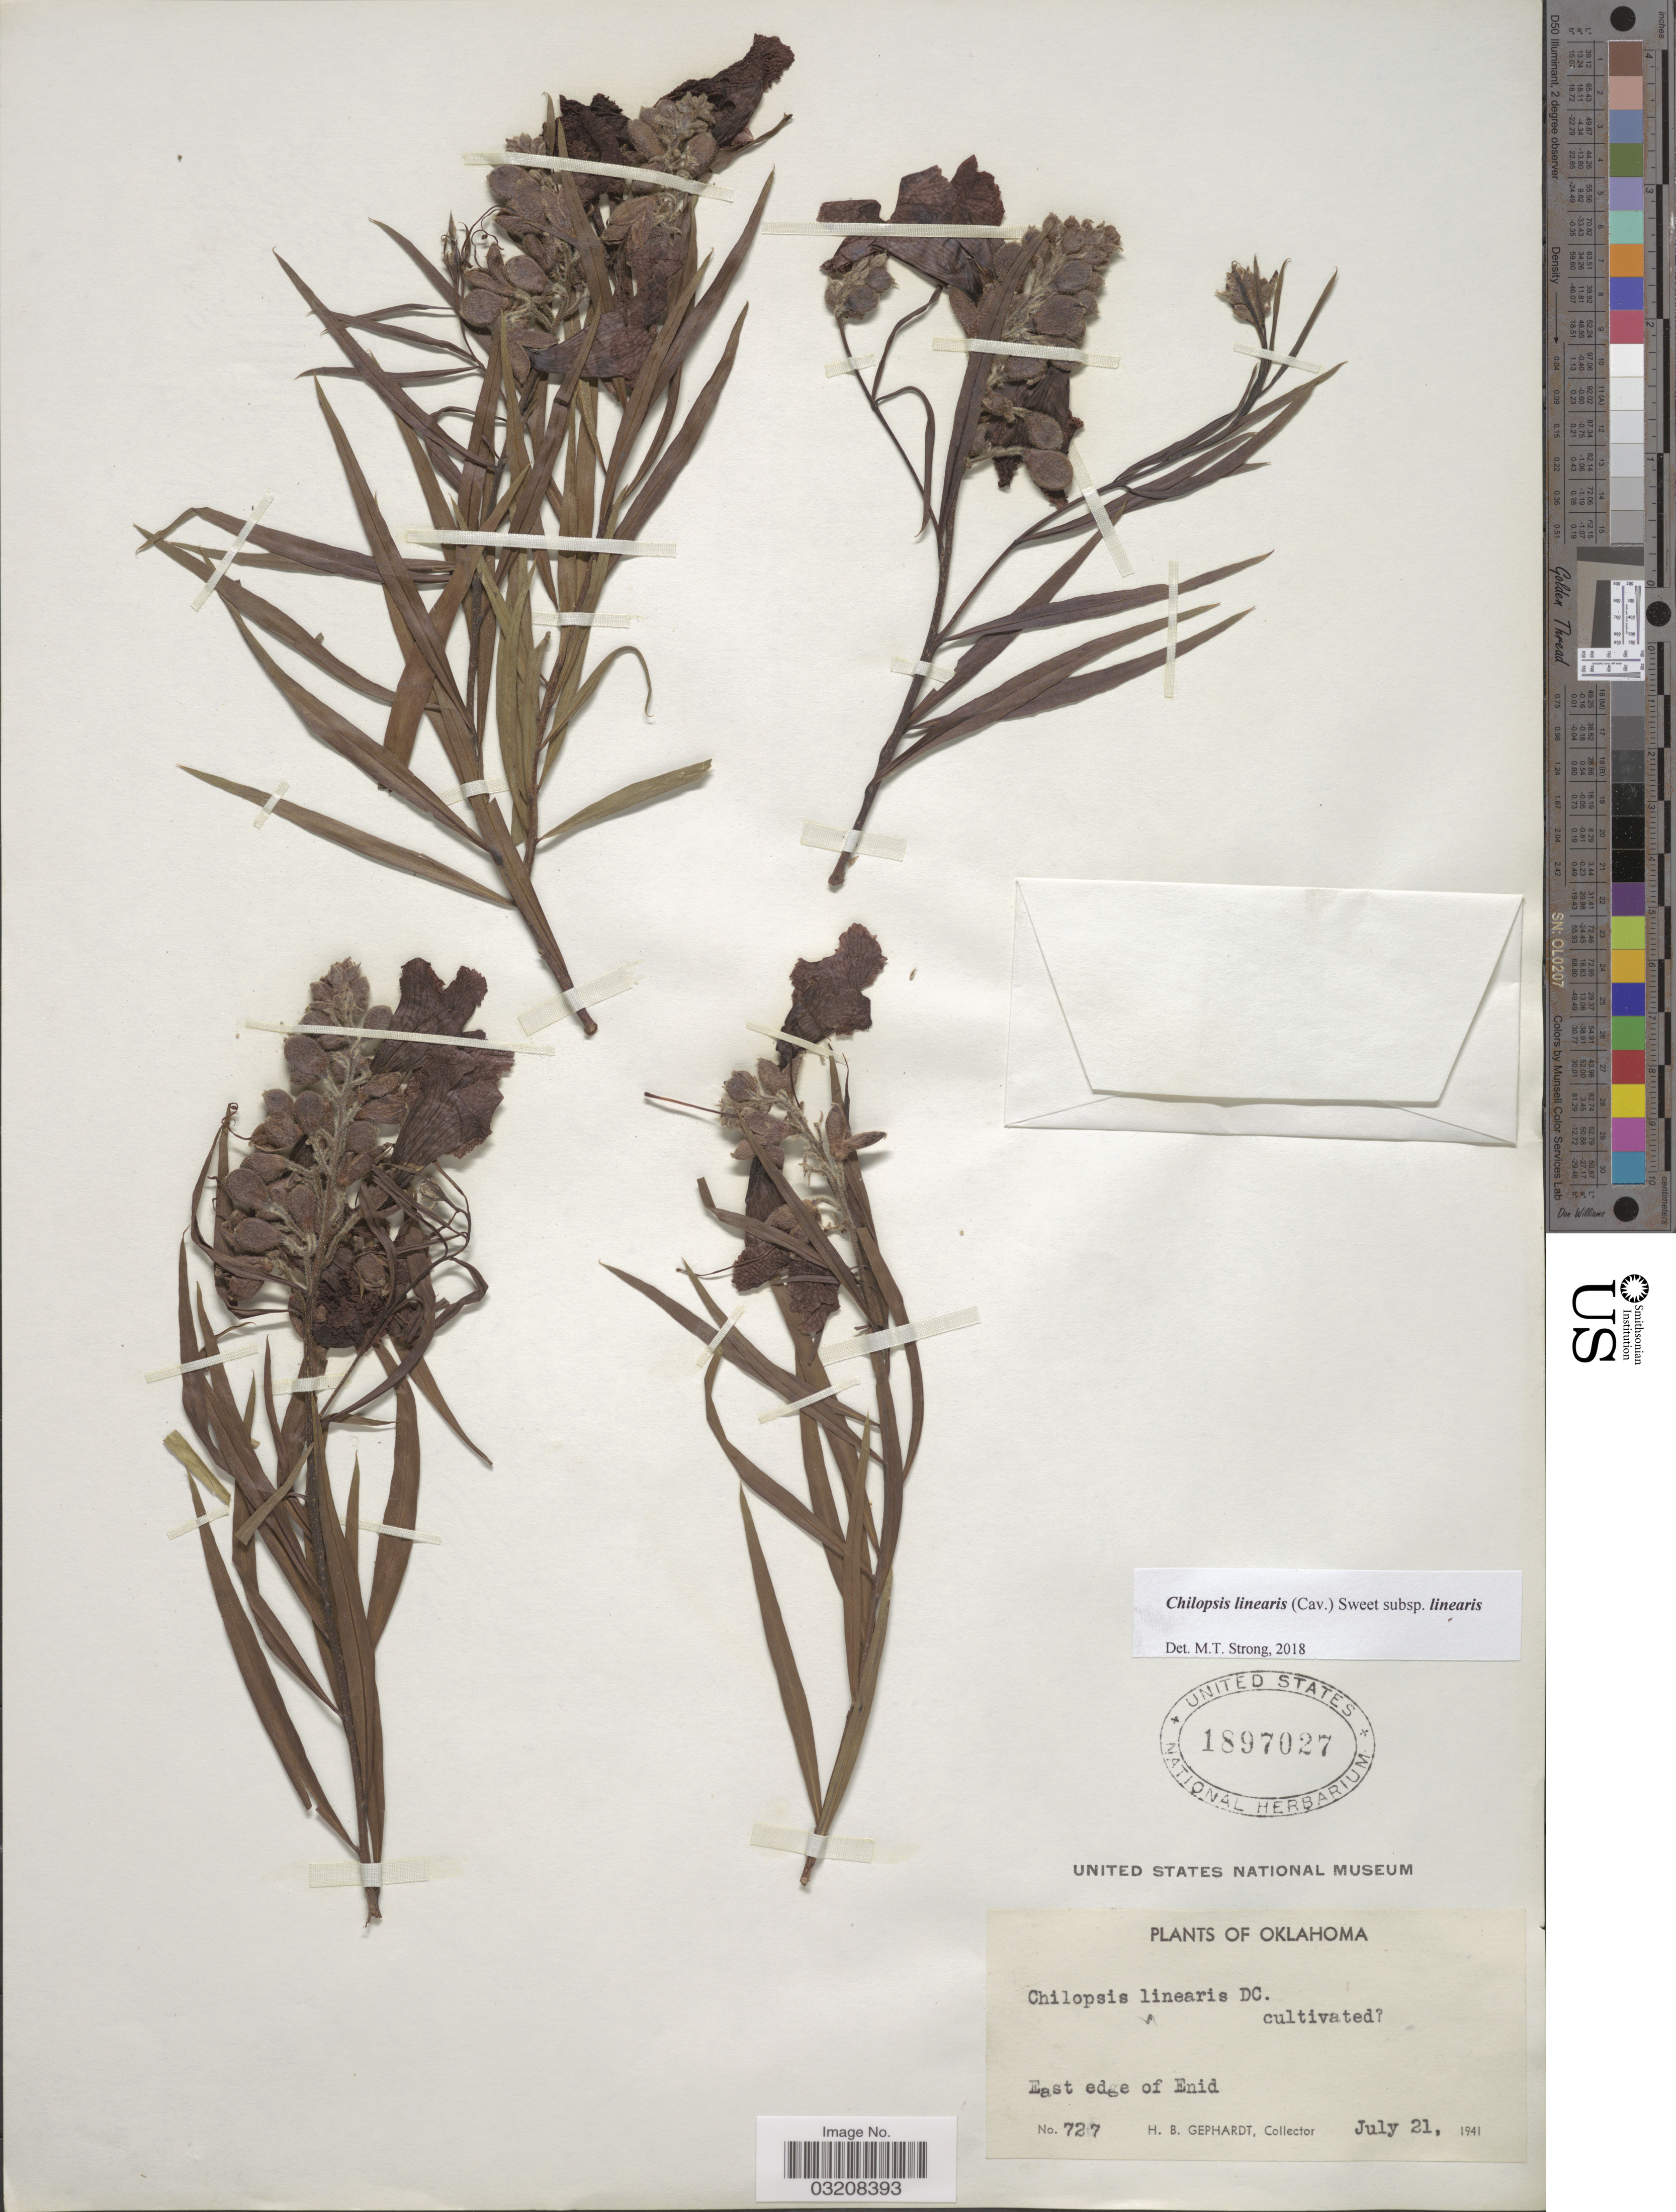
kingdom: Plantae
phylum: Tracheophyta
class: Magnoliopsida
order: Lamiales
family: Bignoniaceae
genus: Chilopsis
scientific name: Chilopsis linearis subsp. linearis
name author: (Cav.) Sweet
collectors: H. Gephardt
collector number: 727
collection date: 1941-07-21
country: United States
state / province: Oklahoma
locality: East edge of Enid.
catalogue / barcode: US 1897027